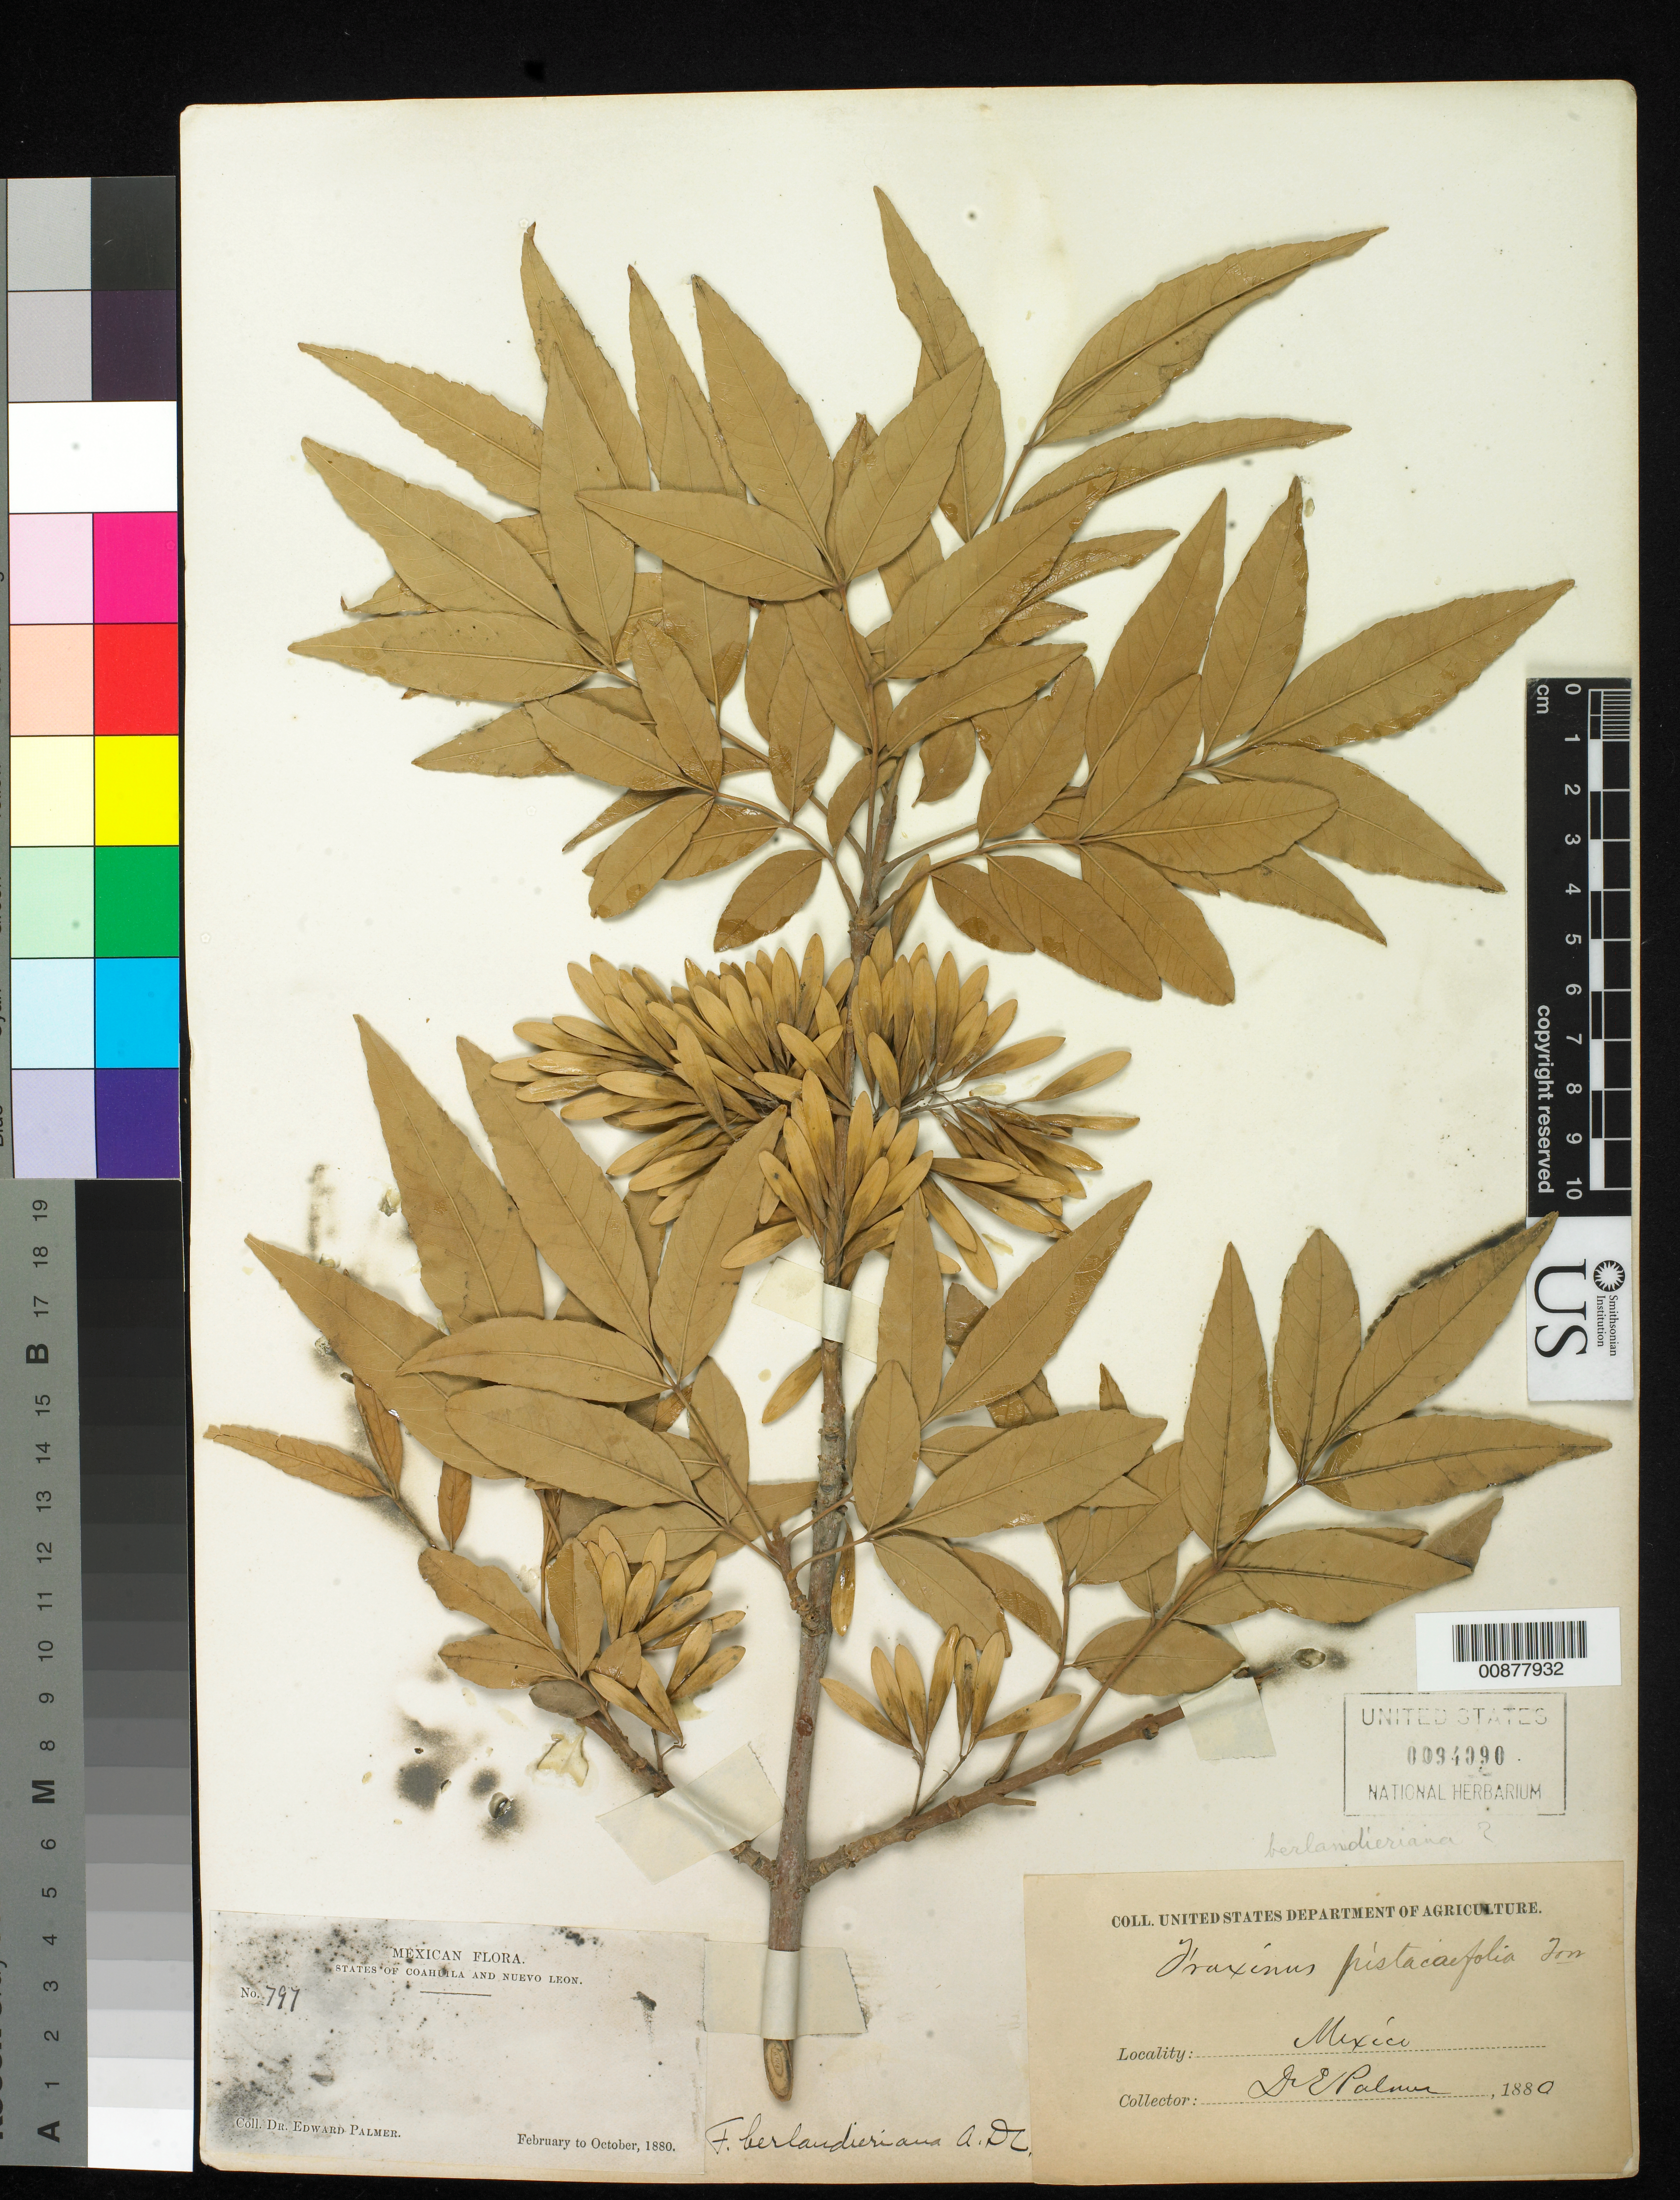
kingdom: Plantae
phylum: Tracheophyta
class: Magnoliopsida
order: Lamiales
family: Oleaceae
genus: Fraxinus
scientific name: Fraxinus berlandieriana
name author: A. DC.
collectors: E. Palmer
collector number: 797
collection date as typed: Feb 1880 to -- Oct 1880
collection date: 1880-02/1880-10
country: Mexico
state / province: Coahuila / Nuevo León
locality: States of Coahuila and Nuevo León.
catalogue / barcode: US 94090